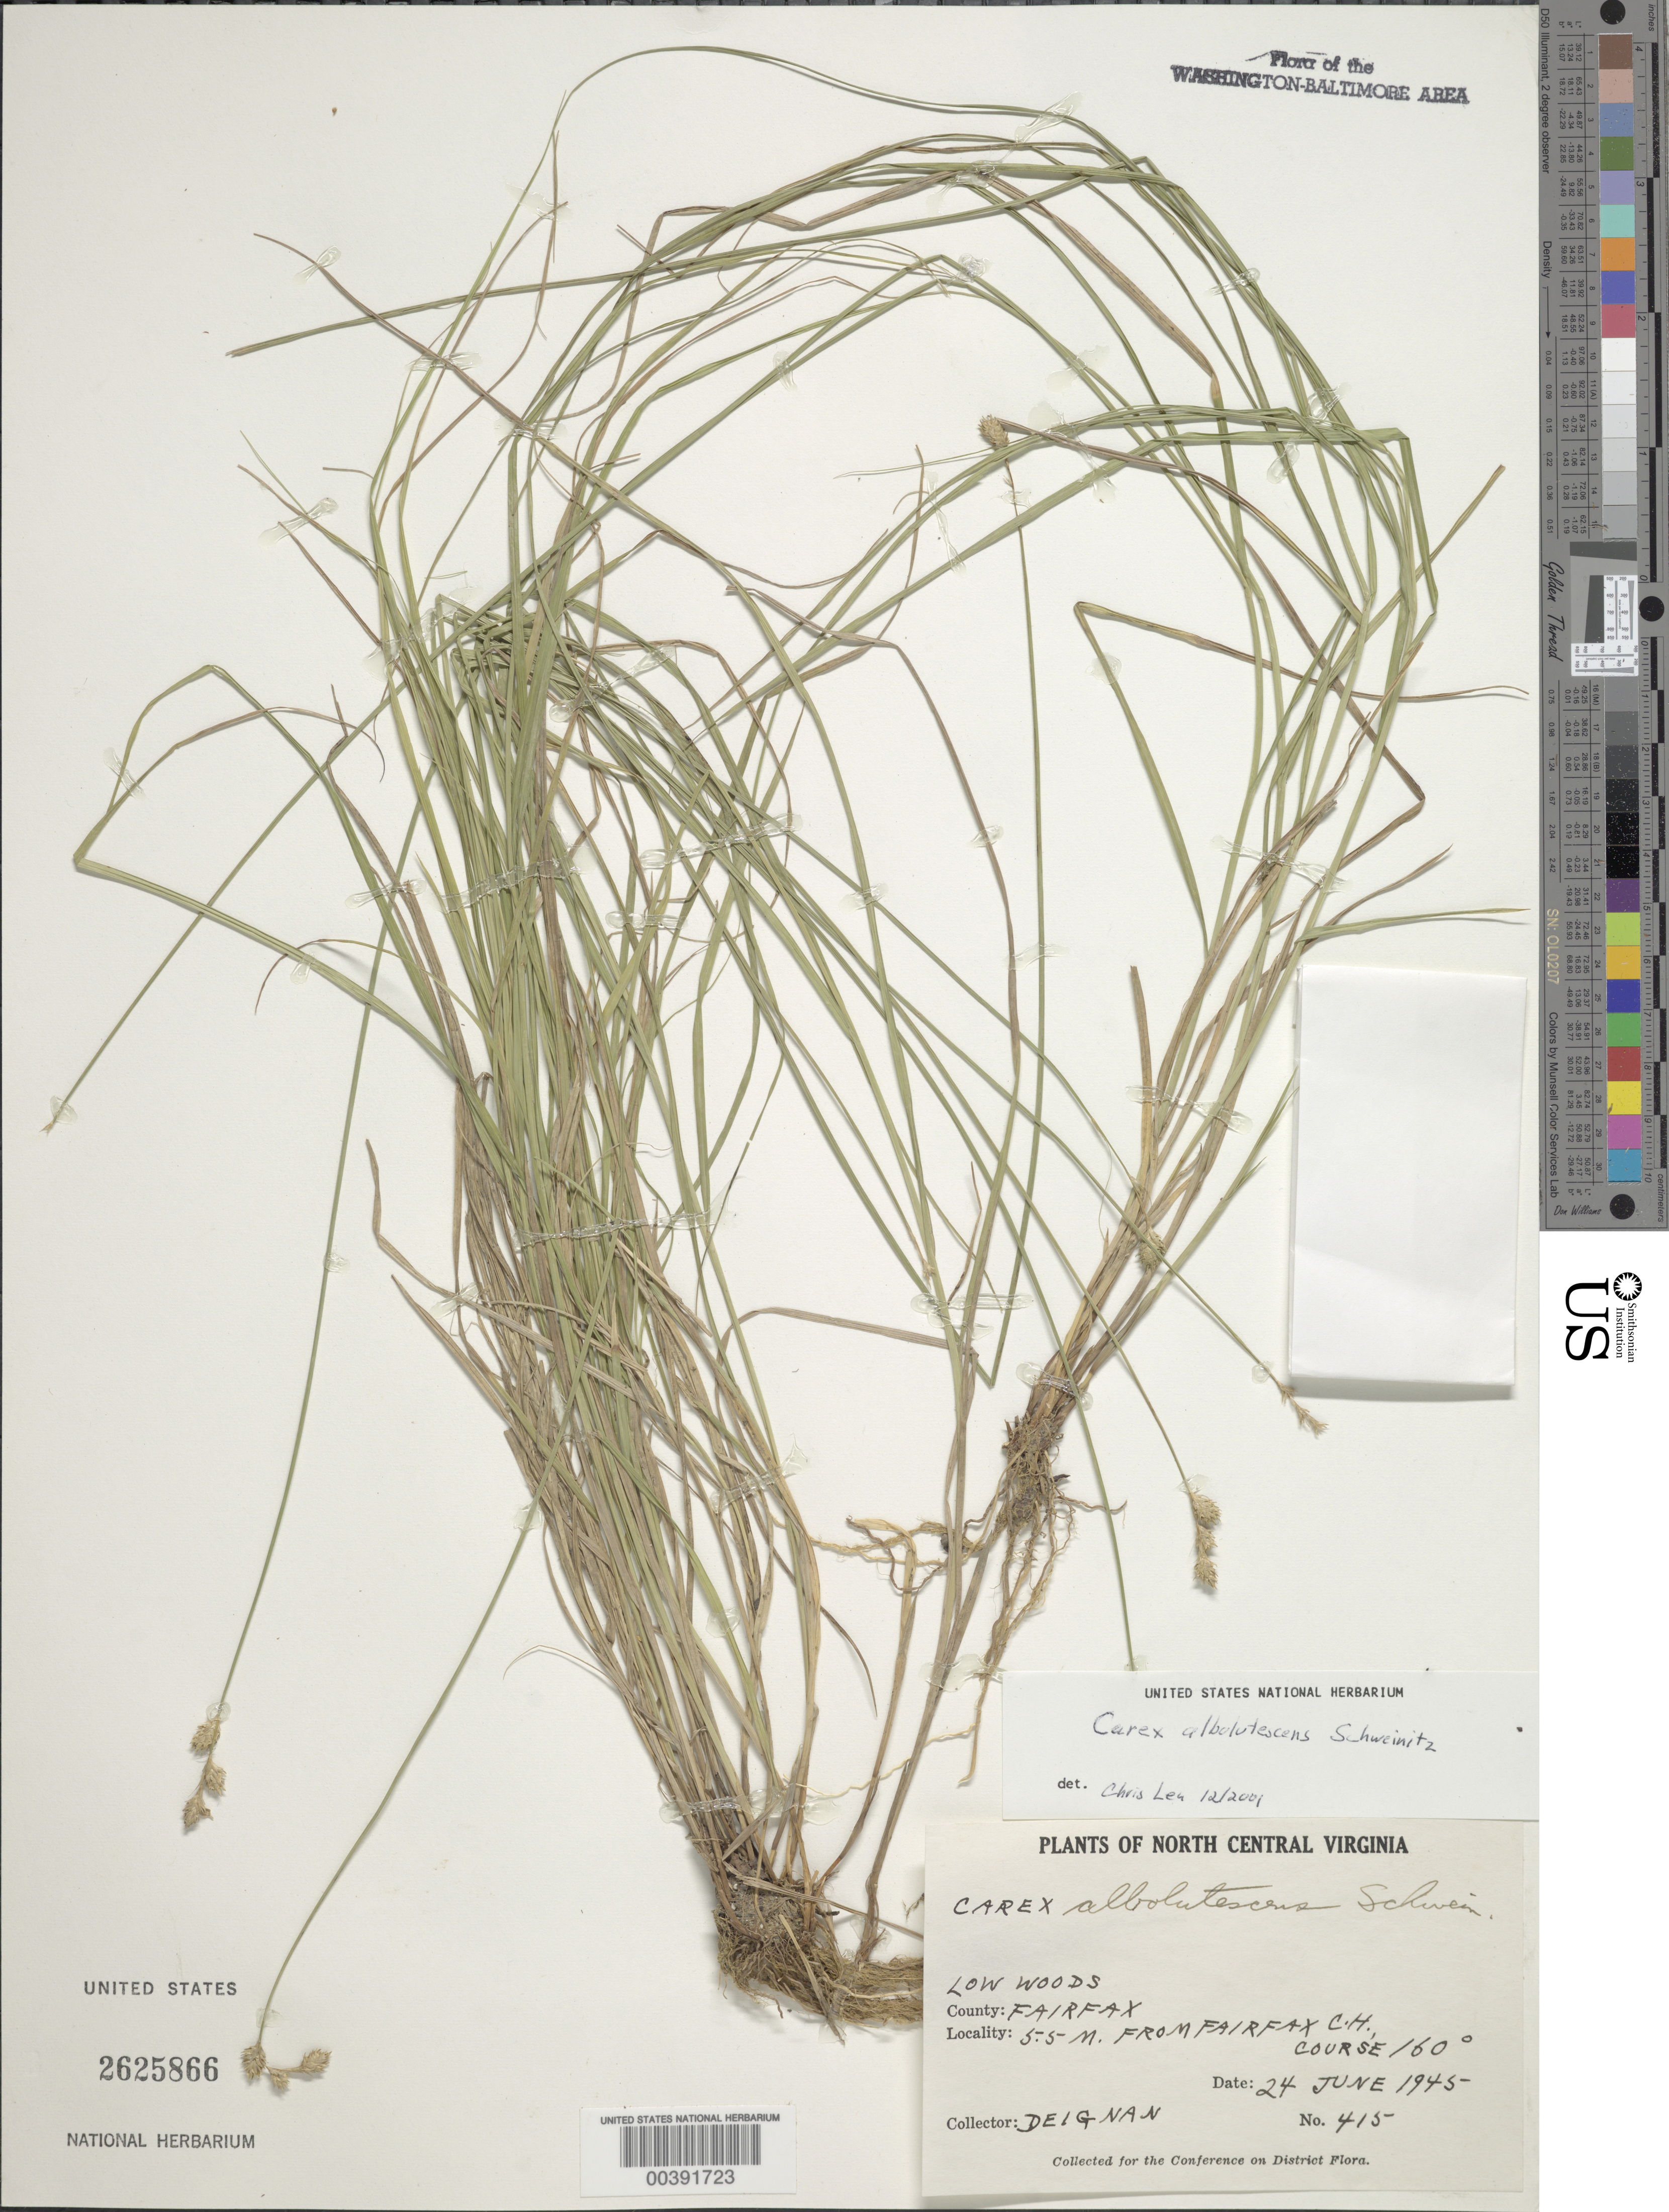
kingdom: Plantae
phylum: Tracheophyta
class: Liliopsida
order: Poales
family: Cyperaceae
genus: Carex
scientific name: Carex albolutescens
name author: Schwein.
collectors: H. Deignan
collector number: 415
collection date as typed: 24 Jun 1945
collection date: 1945-06-24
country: United States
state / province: Virginia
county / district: Fairfax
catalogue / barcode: US 2625866